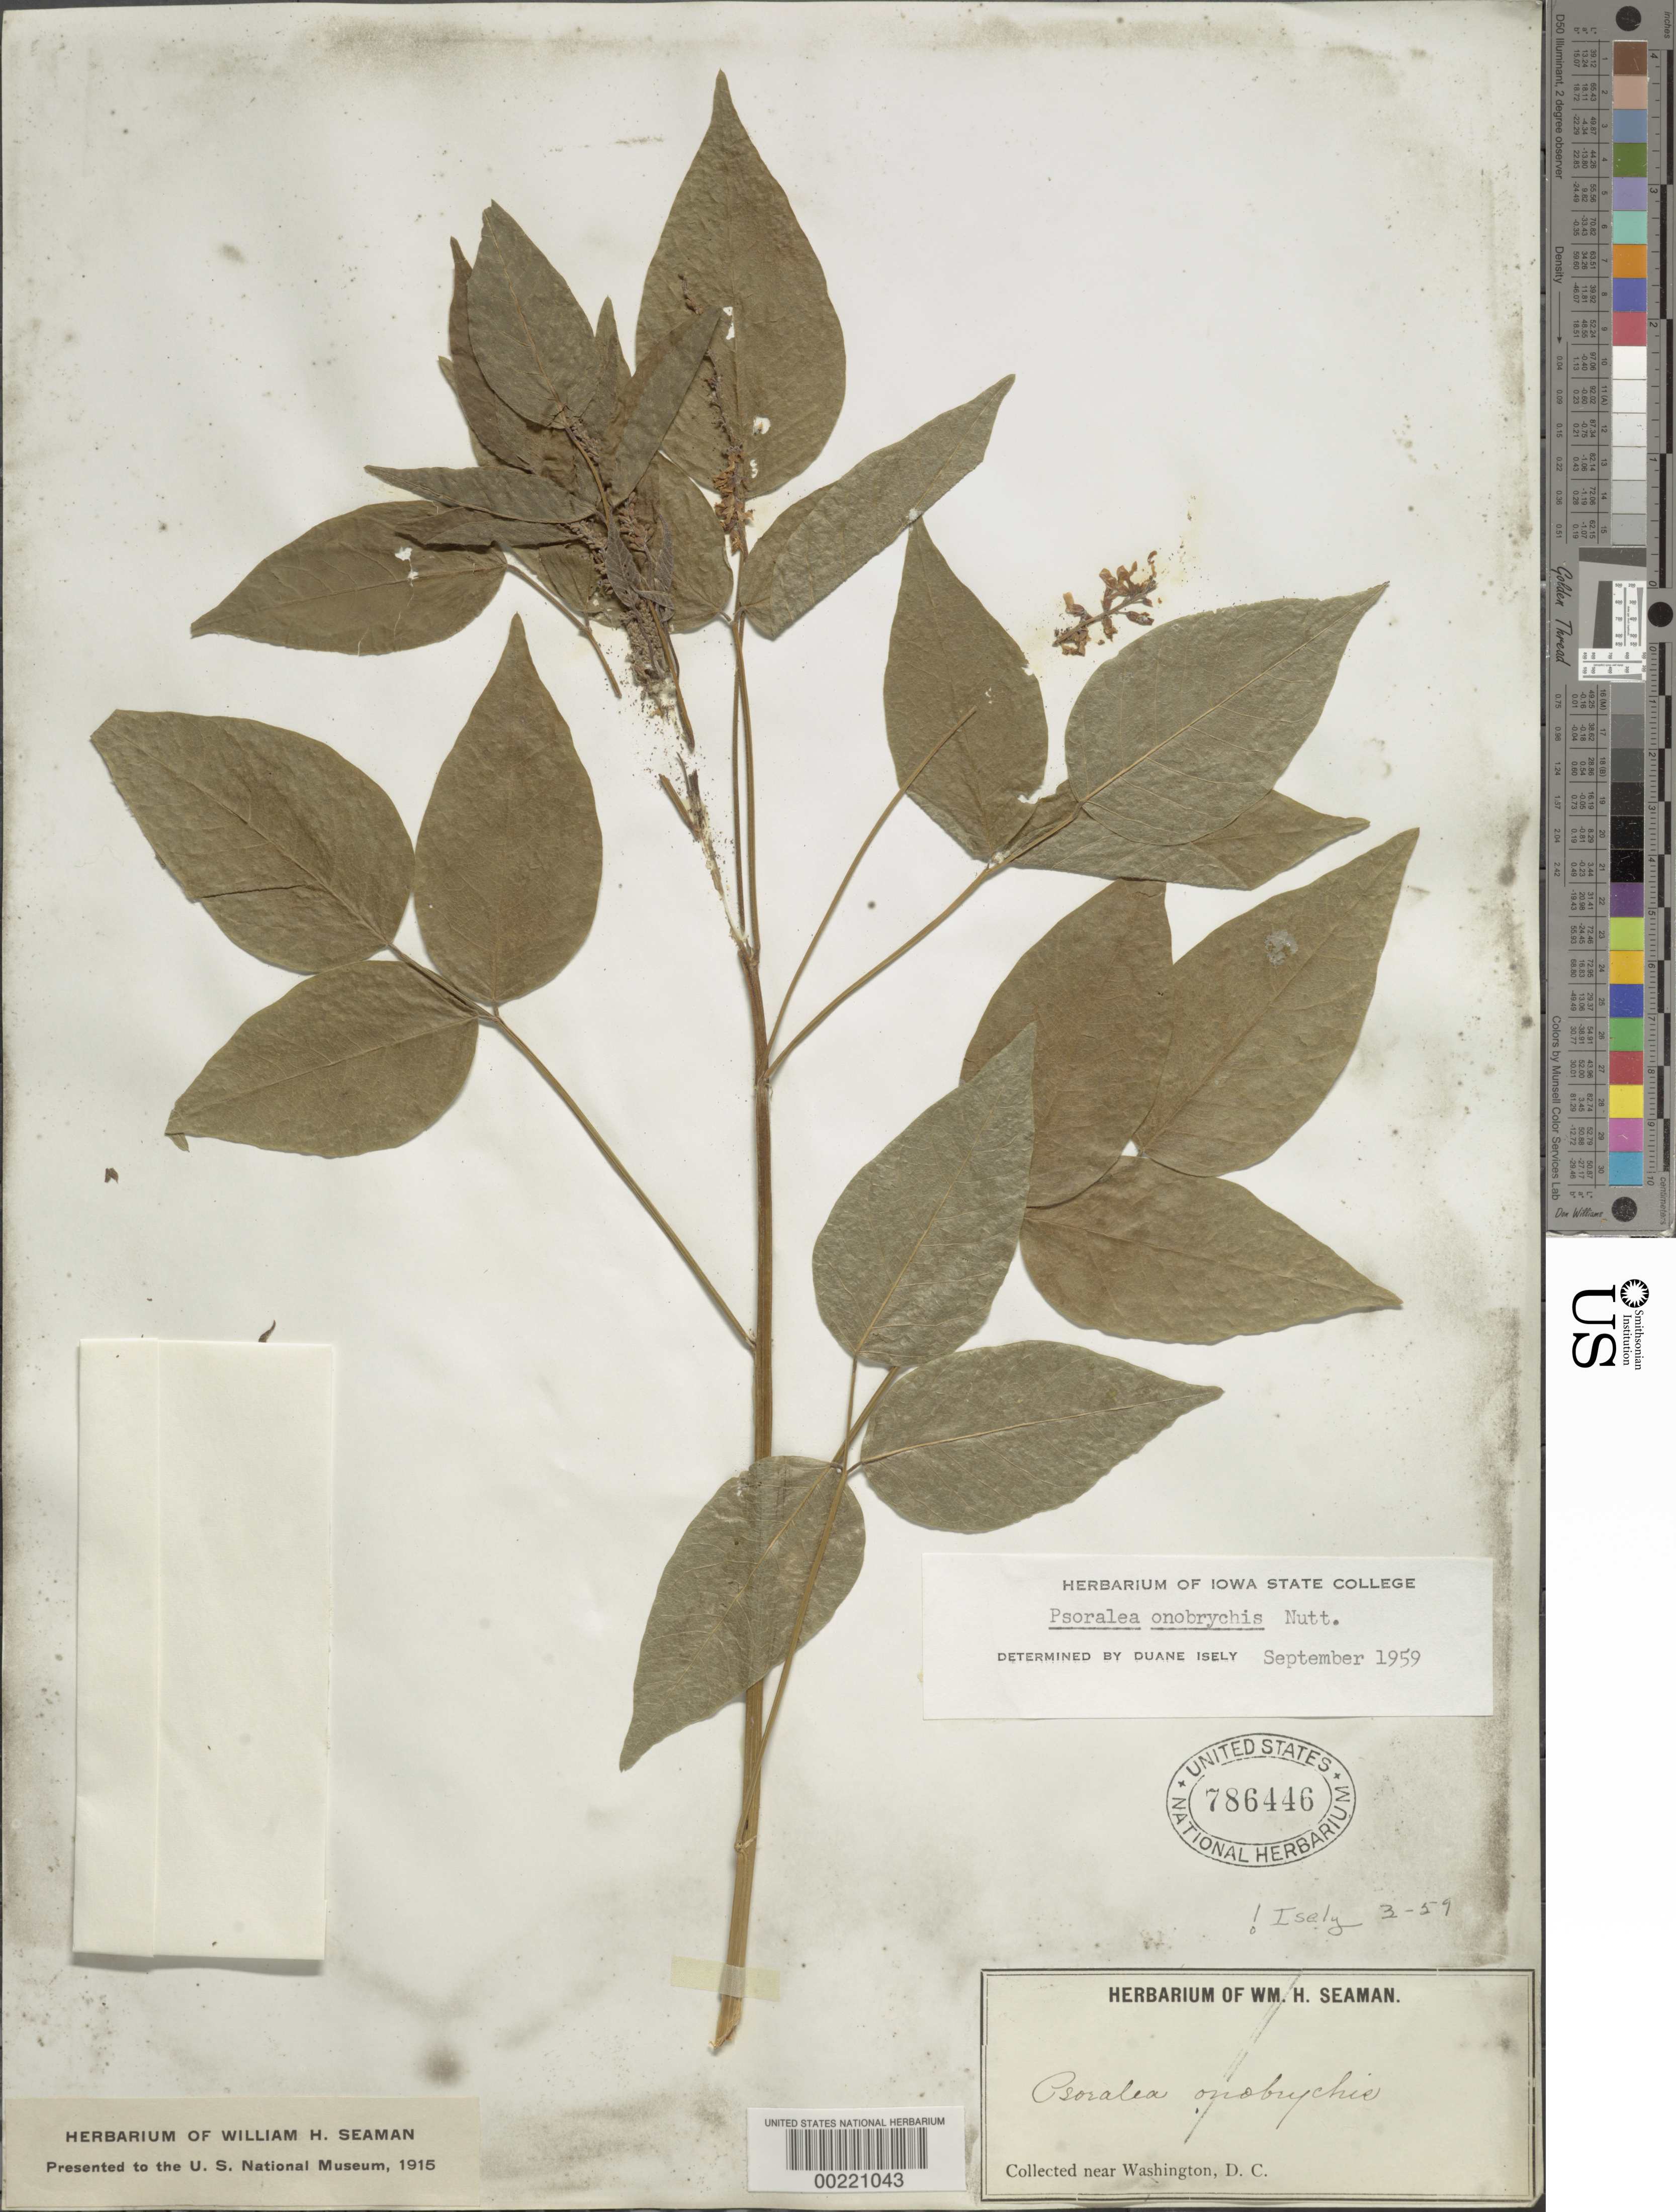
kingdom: Plantae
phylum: Tracheophyta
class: Magnoliopsida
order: Fabales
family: Fabaceae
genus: Psoralea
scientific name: Psoralea onobrychis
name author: Nutt.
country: United States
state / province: District of Columbia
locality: Department of Agriculture grounds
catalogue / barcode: US 786446